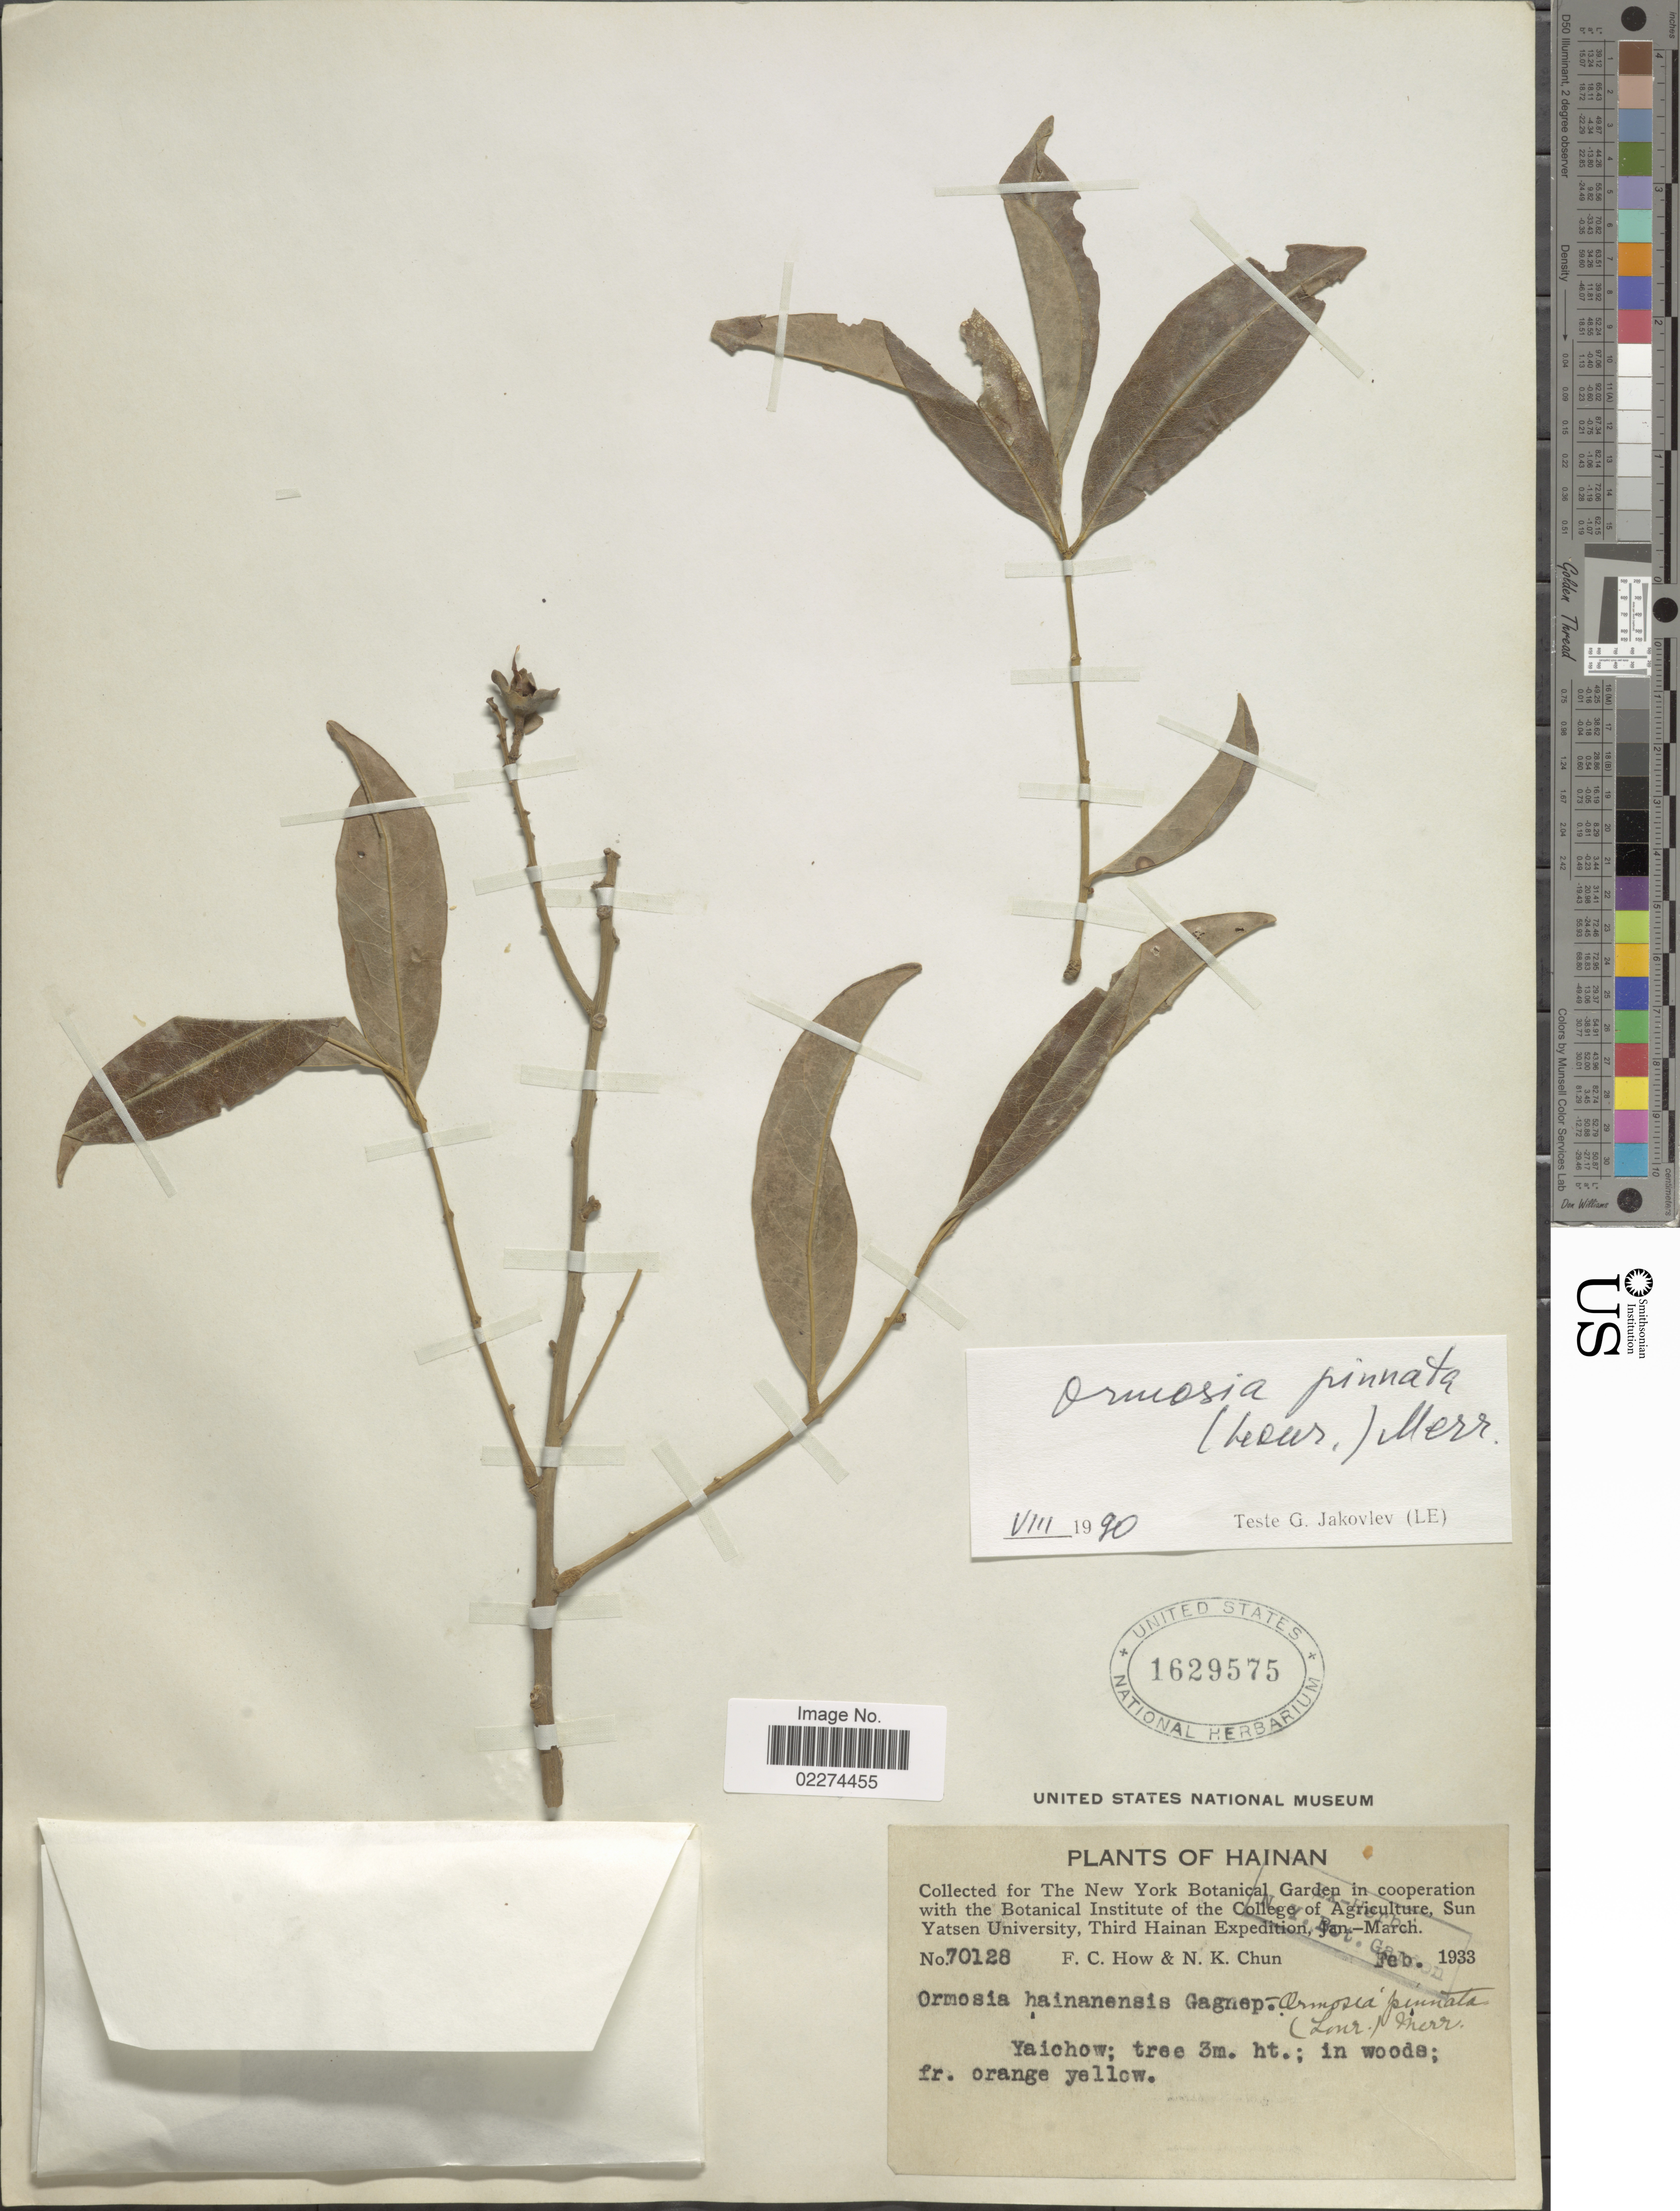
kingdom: Plantae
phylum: Tracheophyta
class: Magnoliopsida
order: Fabales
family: Fabaceae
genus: Ormosia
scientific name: Ormosia pinnata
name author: (Lour.) Merr.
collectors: F. C. How & N. K. Chun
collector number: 70128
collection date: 1933-02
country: China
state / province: Hainan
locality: Yaichow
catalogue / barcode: US 1629575